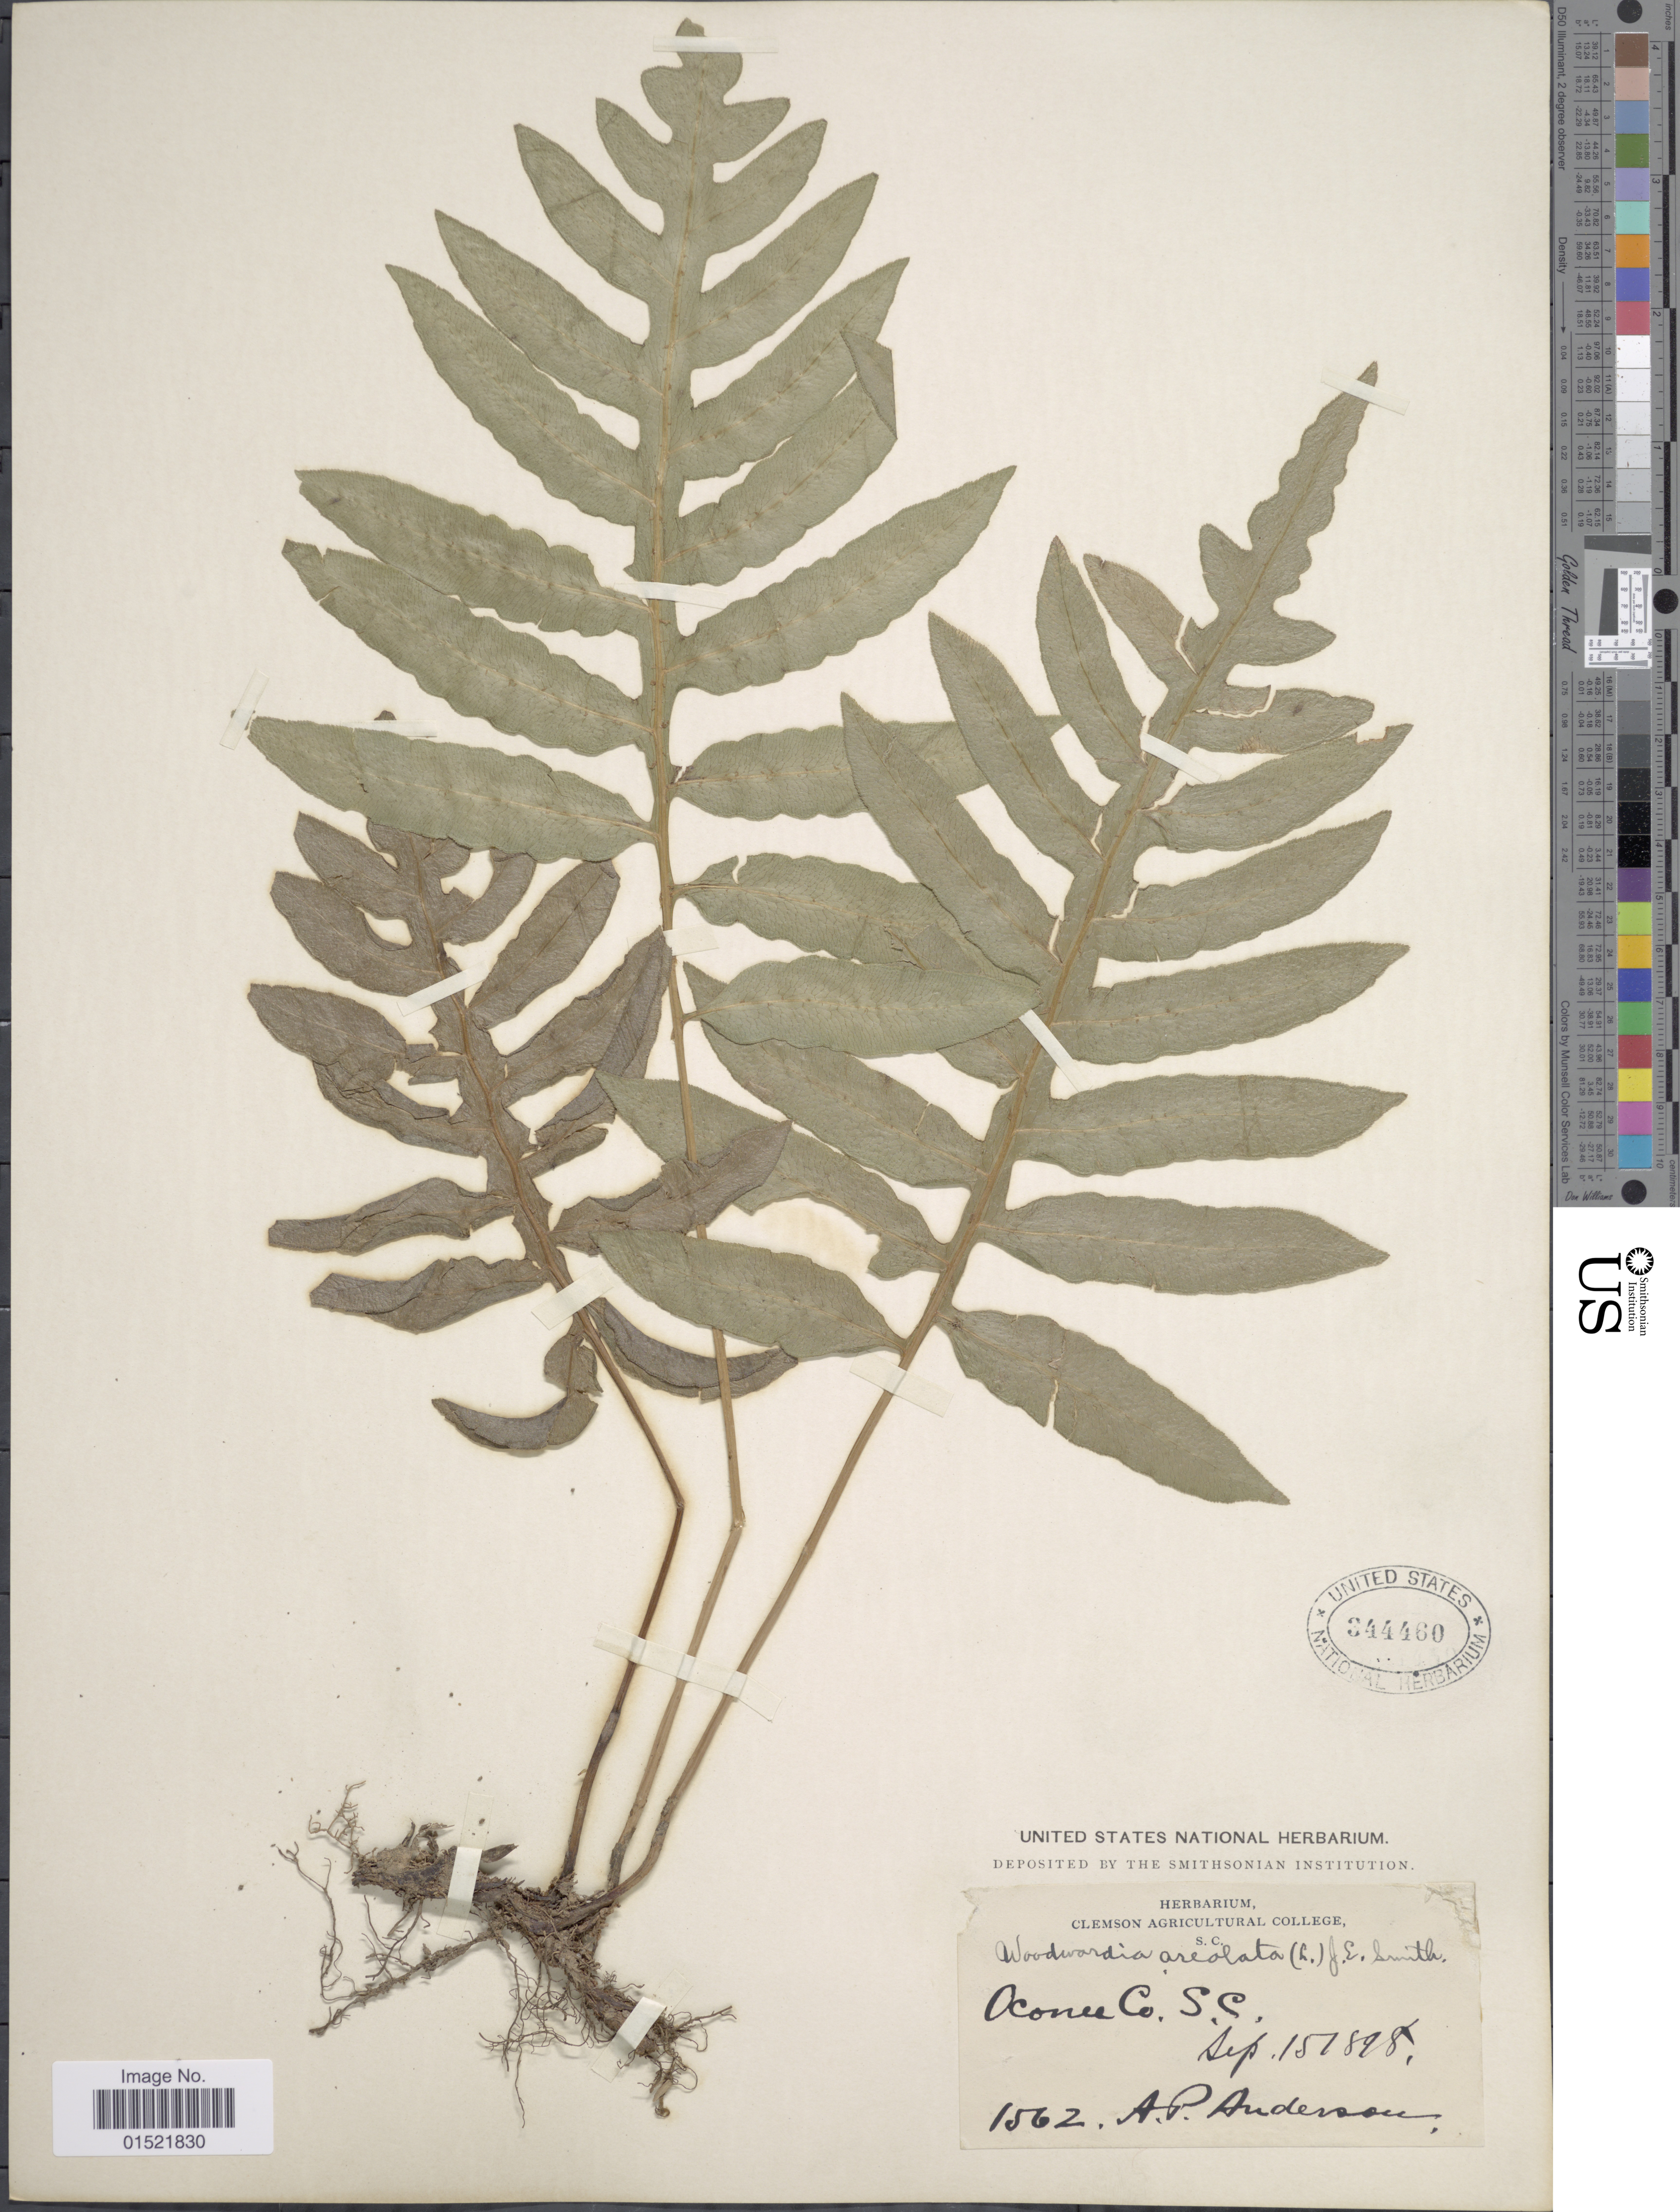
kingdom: Plantae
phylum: Tracheophyta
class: Polypodiopsida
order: Polypodiales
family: Blechnaceae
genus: Woodwardia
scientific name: Woodwardia areolata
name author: (L.) T. Moore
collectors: A. P. Anderson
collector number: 1562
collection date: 1898-09-15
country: United States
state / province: South Carolina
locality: Oconee Co., S. C.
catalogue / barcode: US 344460